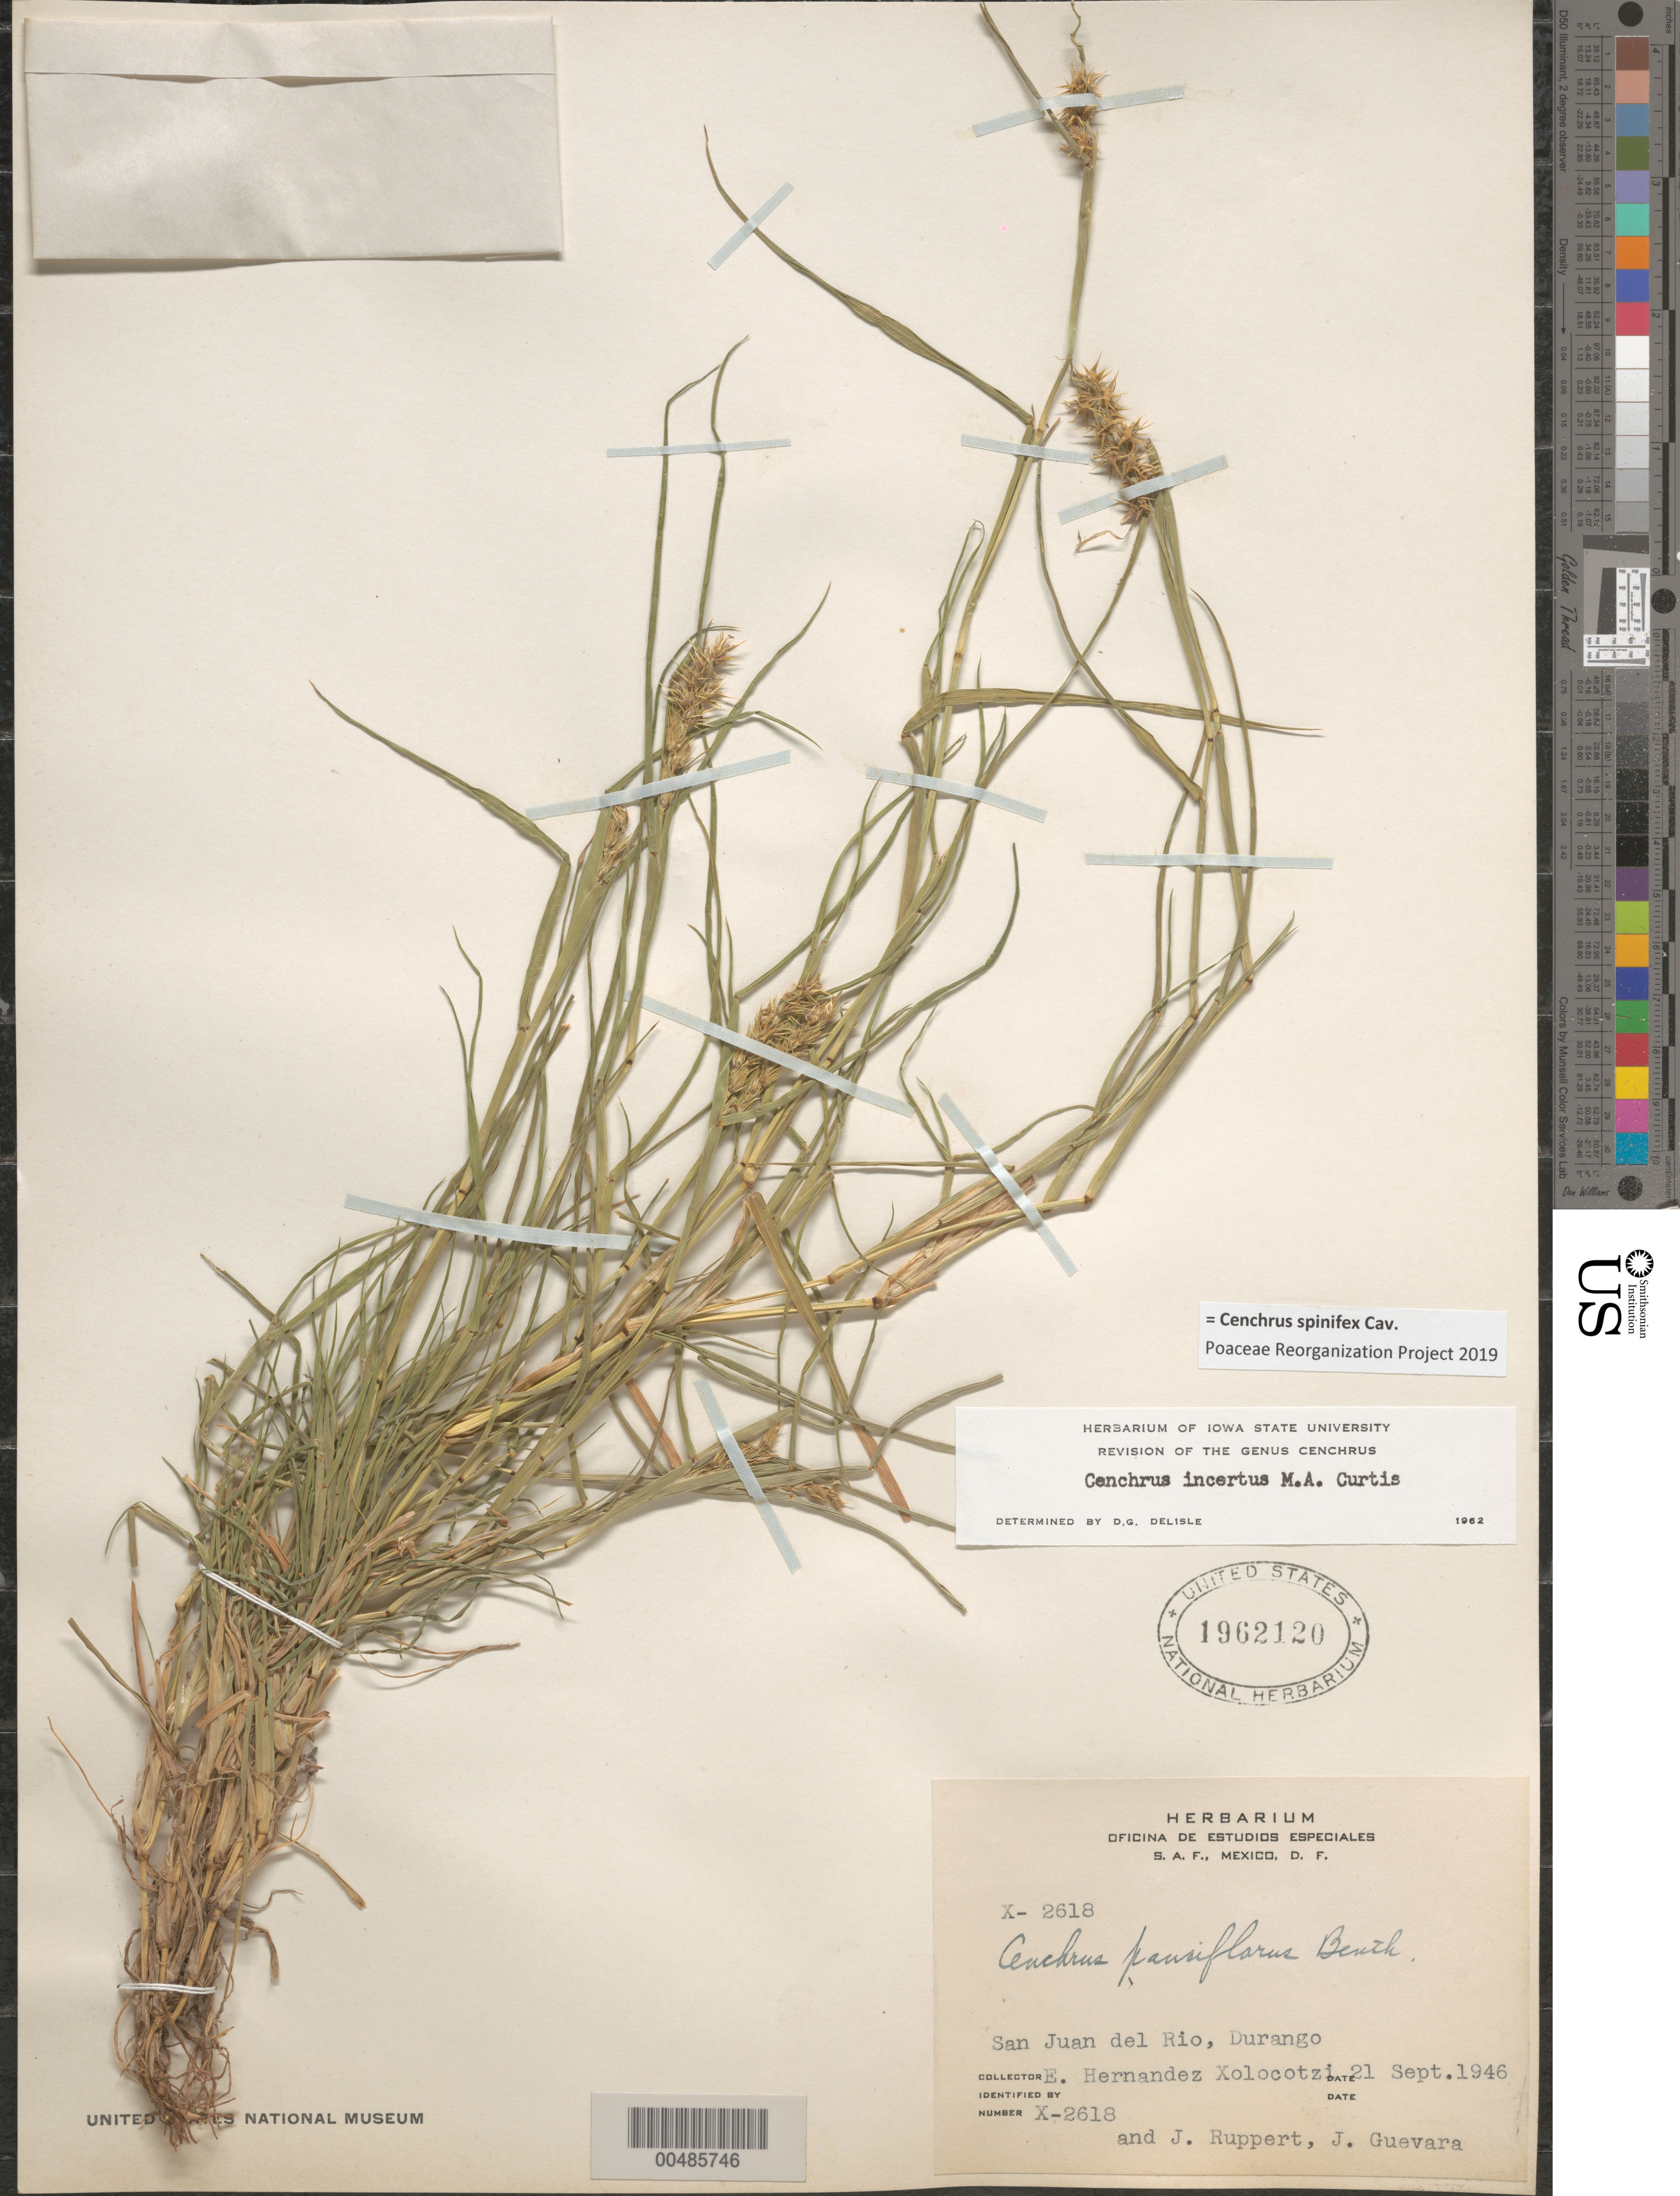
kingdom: Plantae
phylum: Tracheophyta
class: Liliopsida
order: Poales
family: Poaceae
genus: Cenchrus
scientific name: Cenchrus spinifex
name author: Cav.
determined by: Poaceae Reorganization Project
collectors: E. I. Hernández-X., J. Ruppert & J. Guevara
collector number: X-2618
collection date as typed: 21 Sep 1946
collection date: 1946-09-21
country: Mexico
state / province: Durango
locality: San Juan del Rio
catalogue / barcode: US 1962120